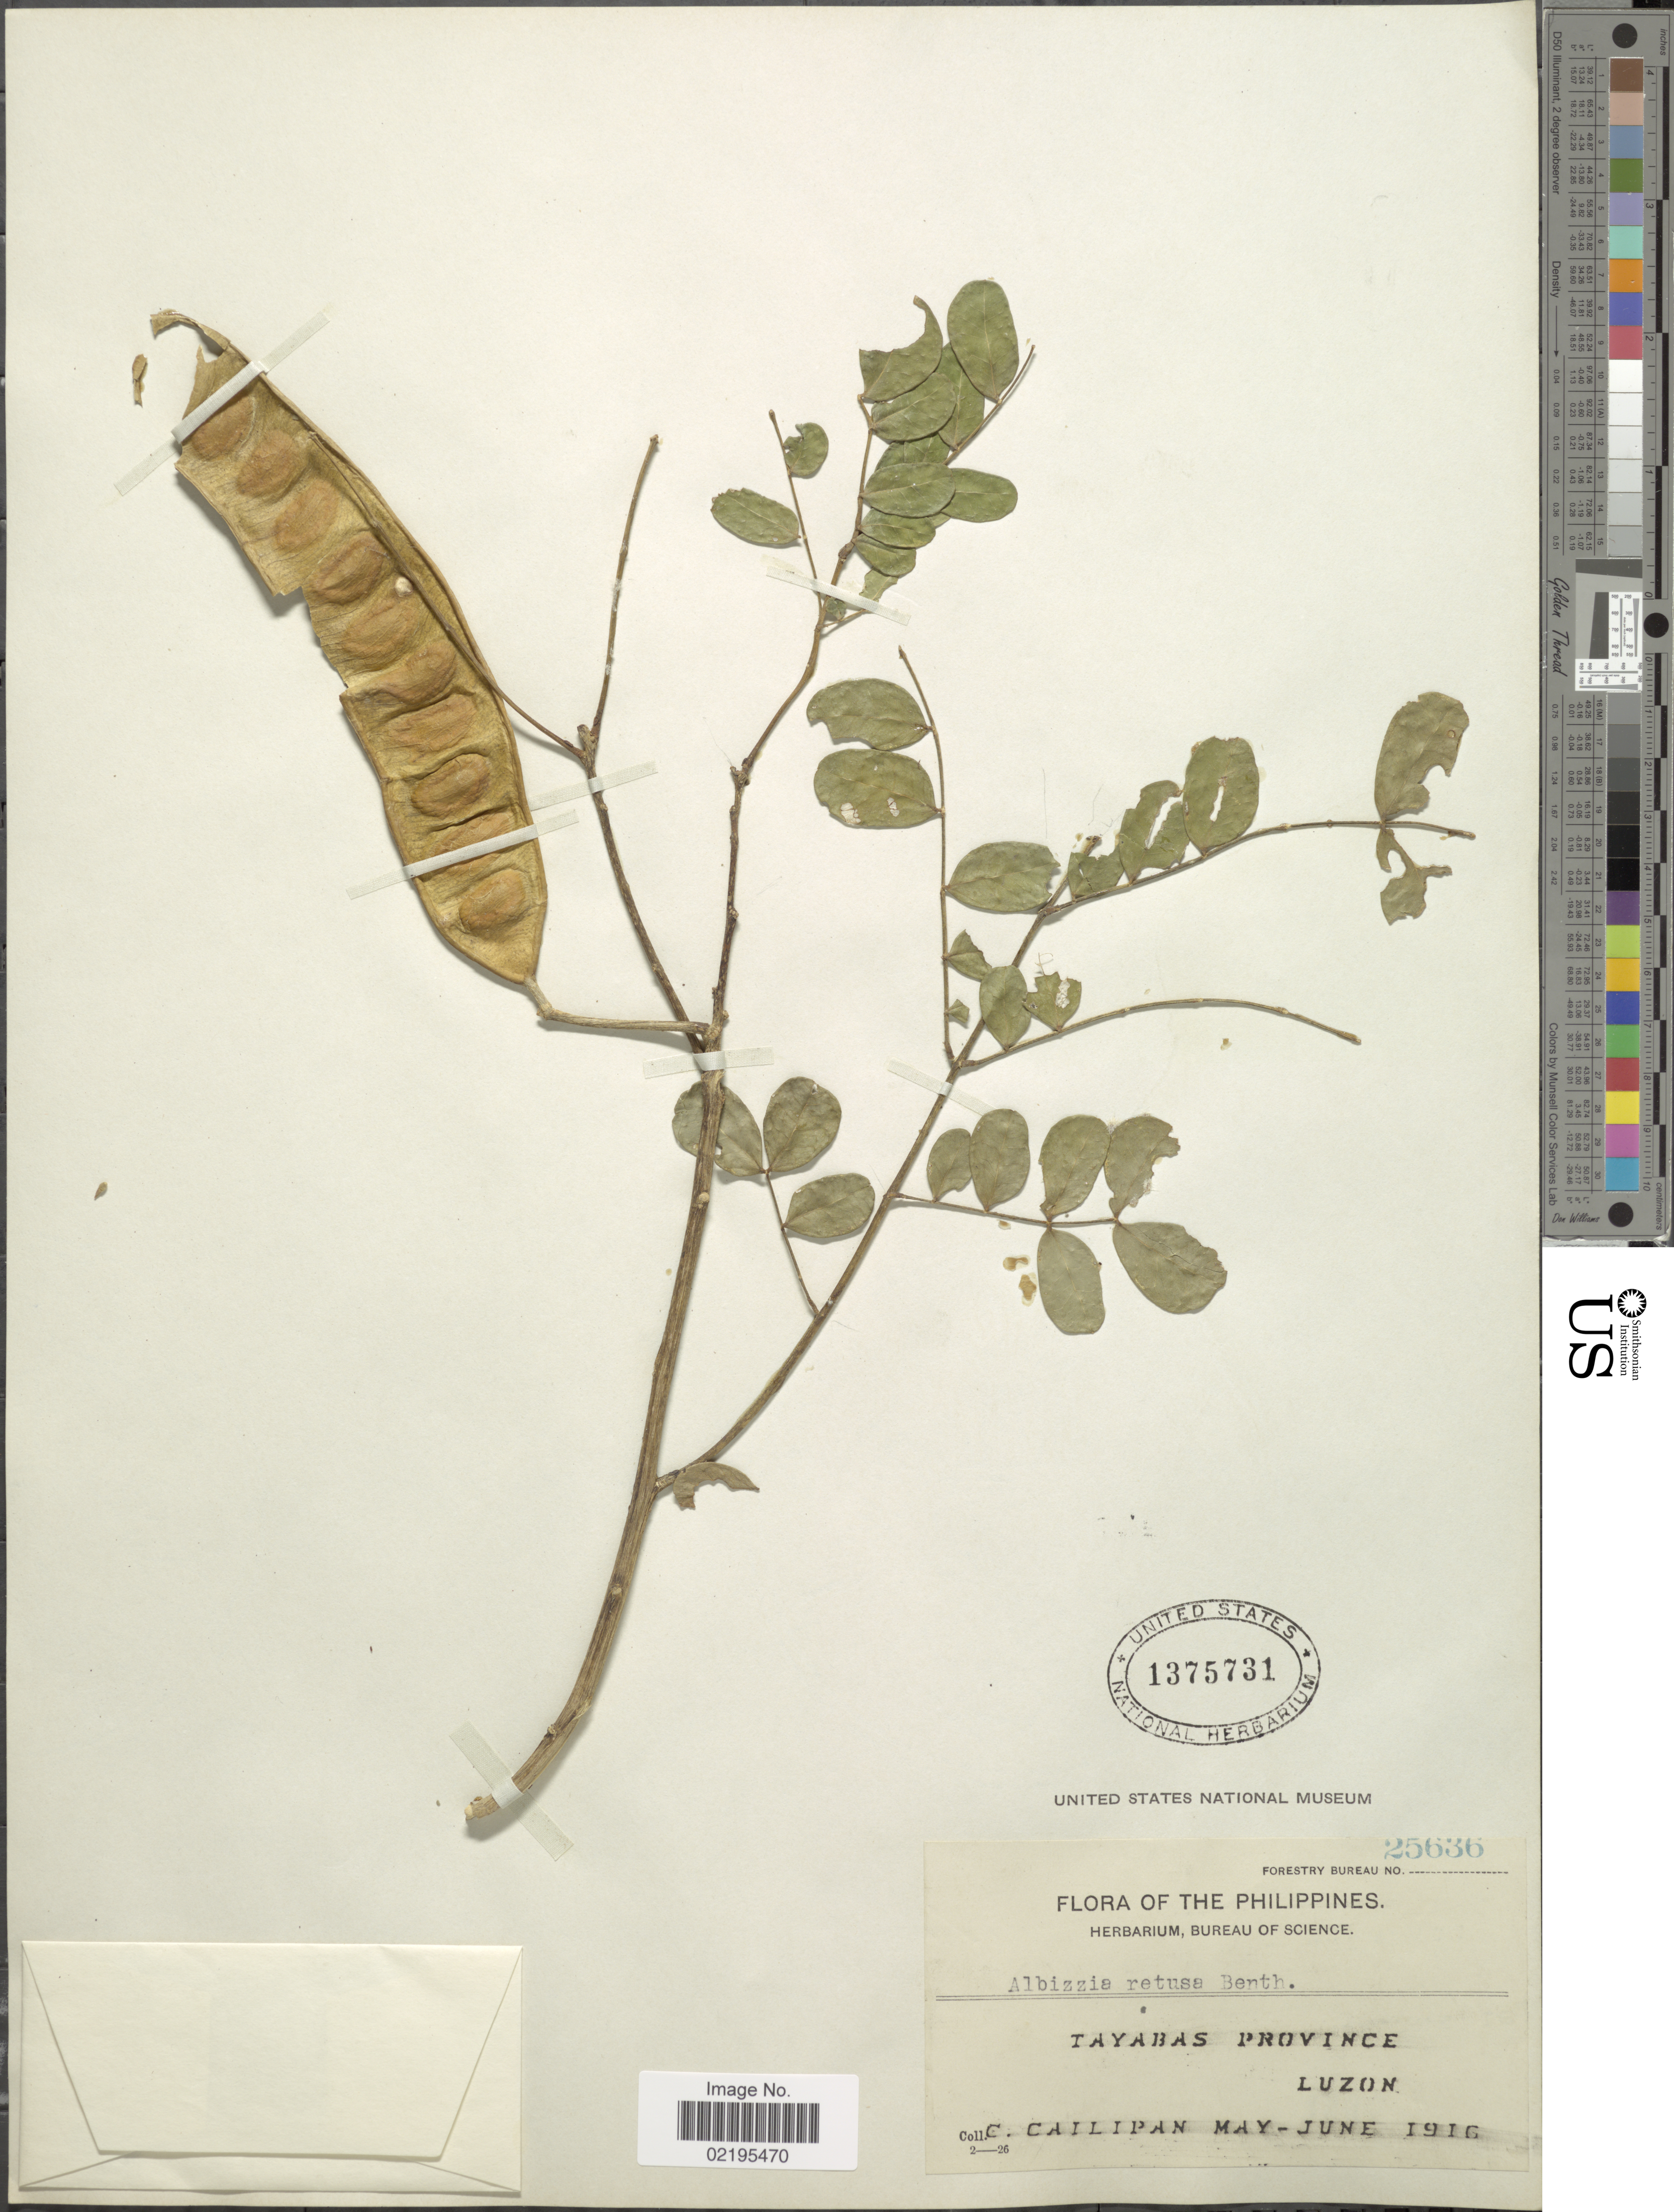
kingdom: Plantae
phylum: Tracheophyta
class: Magnoliopsida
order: Fabales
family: Fabaceae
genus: Albizia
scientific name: Albizia retusa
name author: Benth.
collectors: C. Cailipan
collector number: Forestry Bureau 25636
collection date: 1916-05/1916-06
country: Philippines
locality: Tayabas Province, Luzon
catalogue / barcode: US 1375731